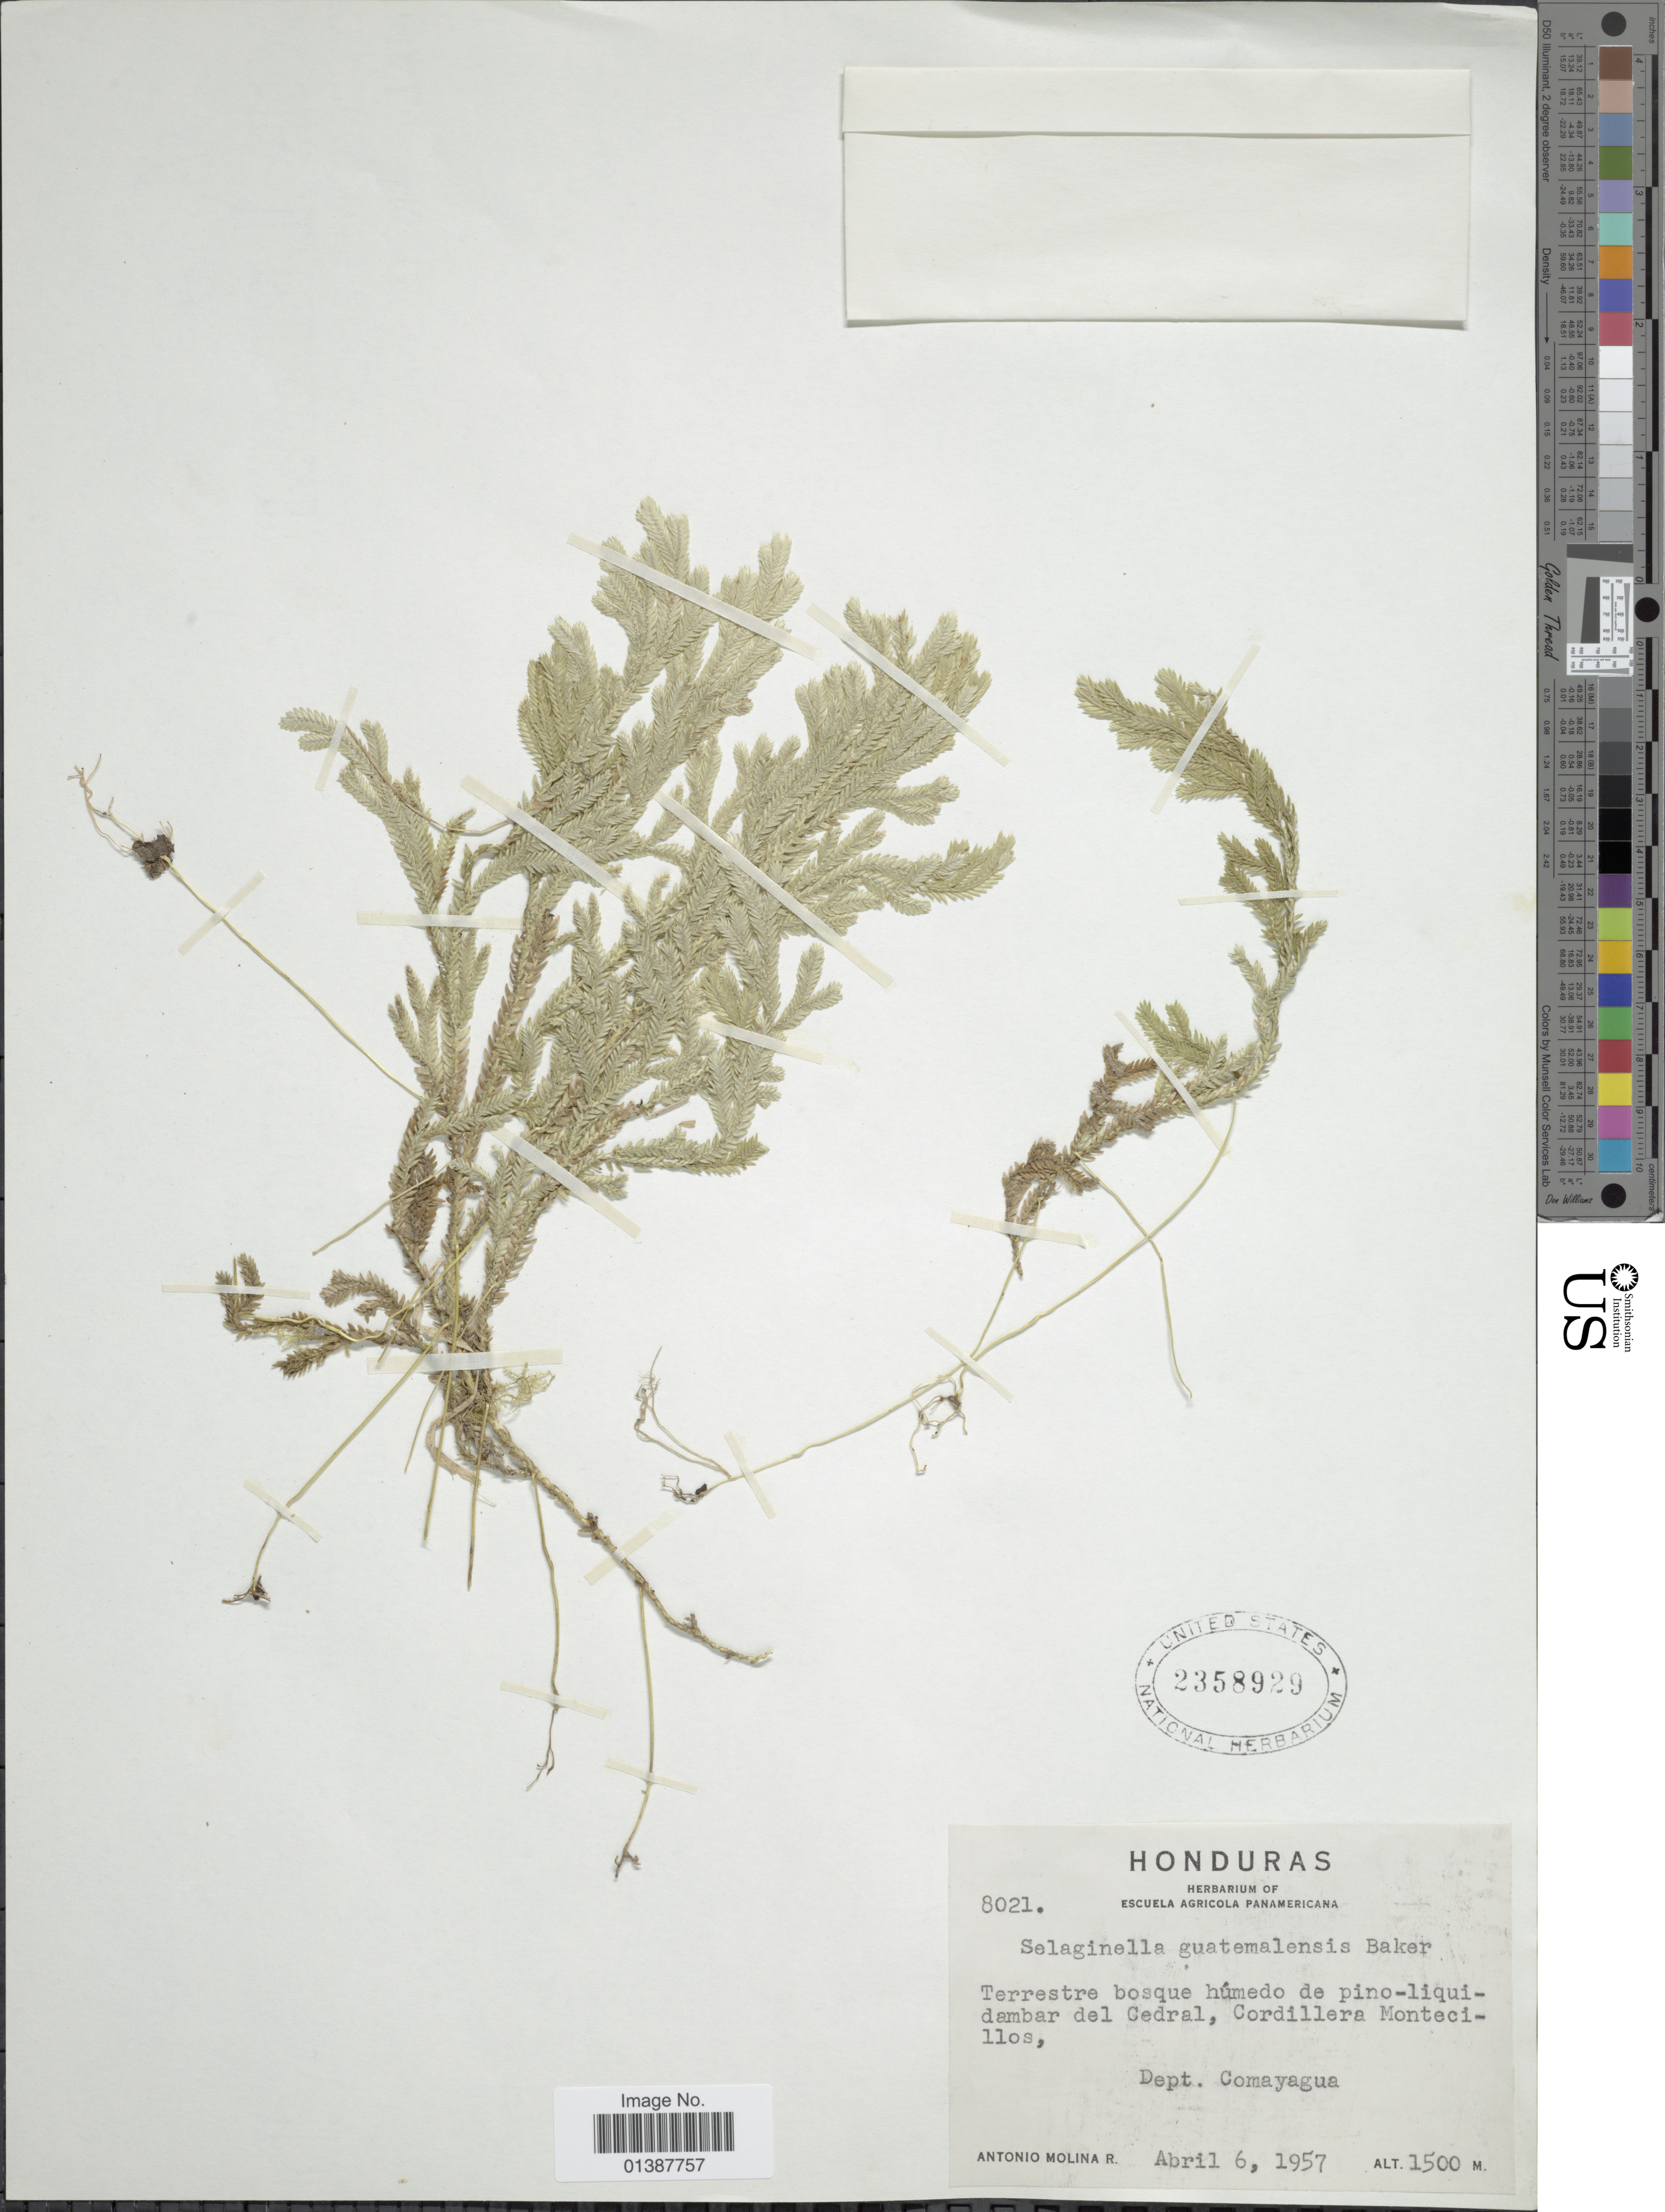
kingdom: Plantae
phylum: Tracheophyta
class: Lycopodiopsida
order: Selaginellales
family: Selaginellaceae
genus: Selaginella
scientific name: Selaginella guatemalensis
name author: Baker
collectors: A. Molina R.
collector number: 8021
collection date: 1957-04-06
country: Honduras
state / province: Comayagua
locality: Terrestre bosque húmedo de pino-liquidambar del cedral, Cordillera Montecillos, Dept. Comayagua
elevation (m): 1500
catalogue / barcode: US 235829